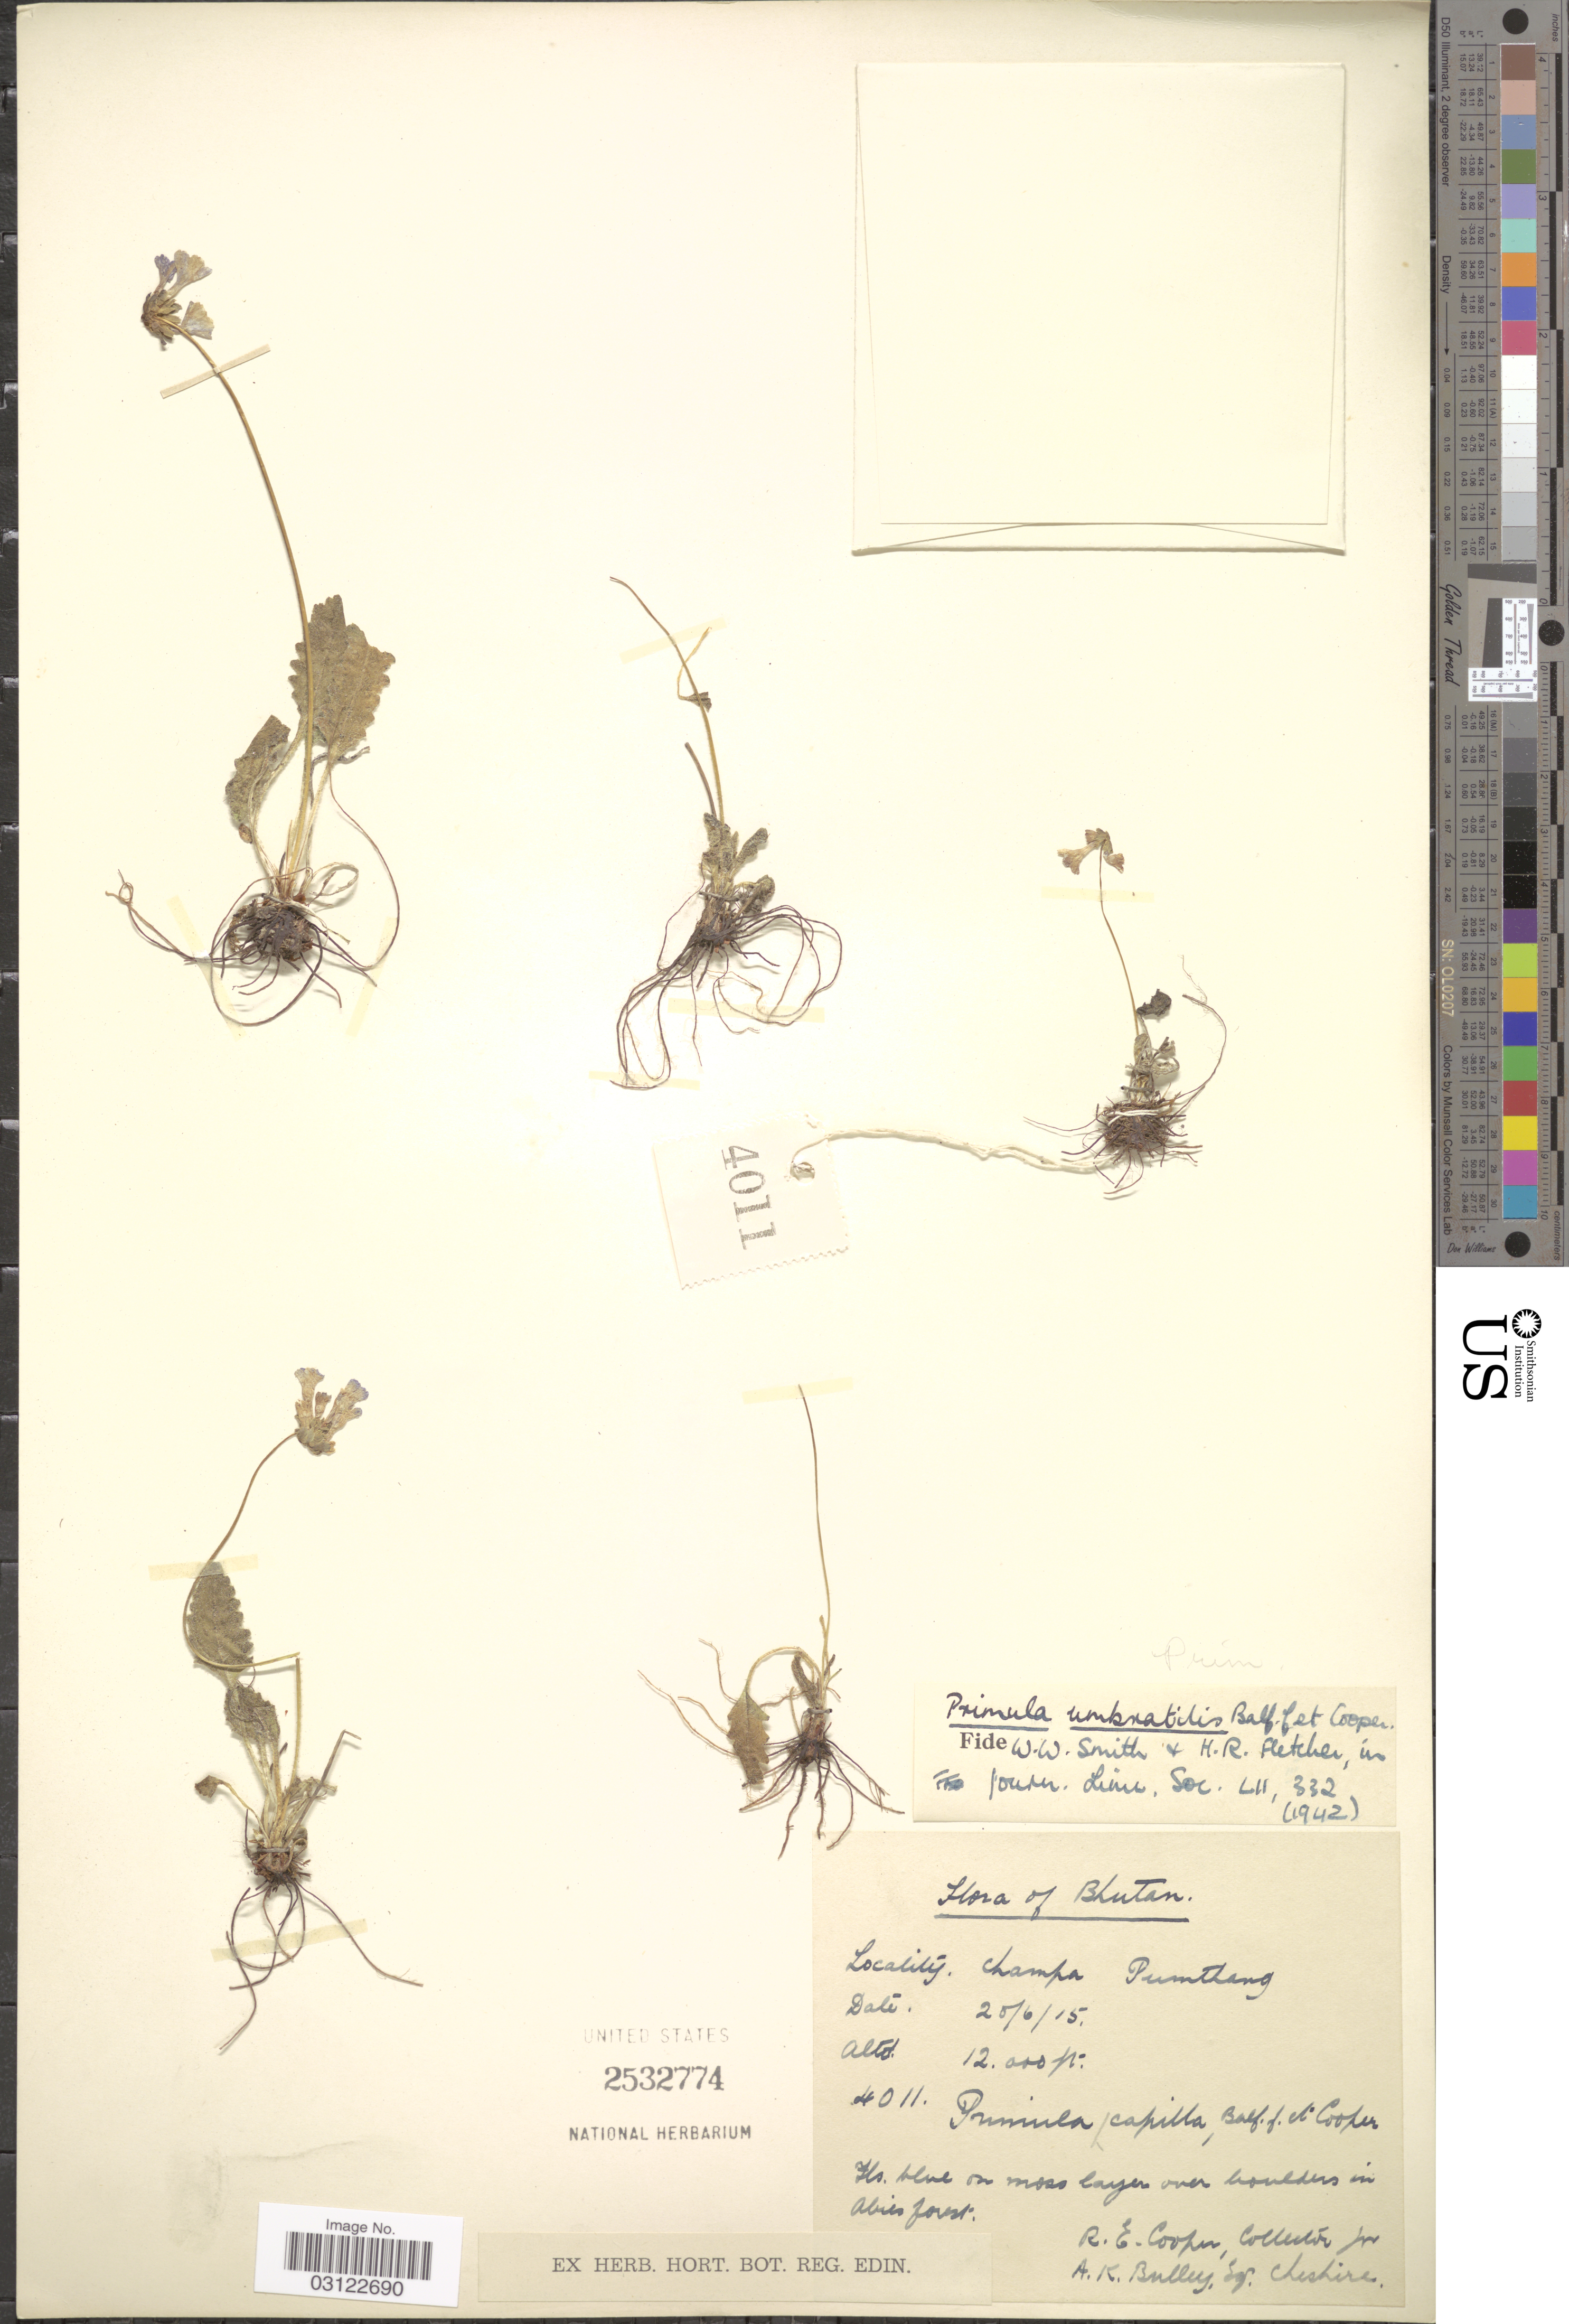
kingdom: Plantae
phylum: Tracheophyta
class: Magnoliopsida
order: Ericales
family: Primulaceae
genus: Primula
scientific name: Primula umbratilis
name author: Balf. f. & R.E. Cooper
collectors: R. E. Cooper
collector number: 4011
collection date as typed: Transcribed d/m/y: 20/6/15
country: Bhutan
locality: Champa Pumthang.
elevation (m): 3658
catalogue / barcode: US 2532774